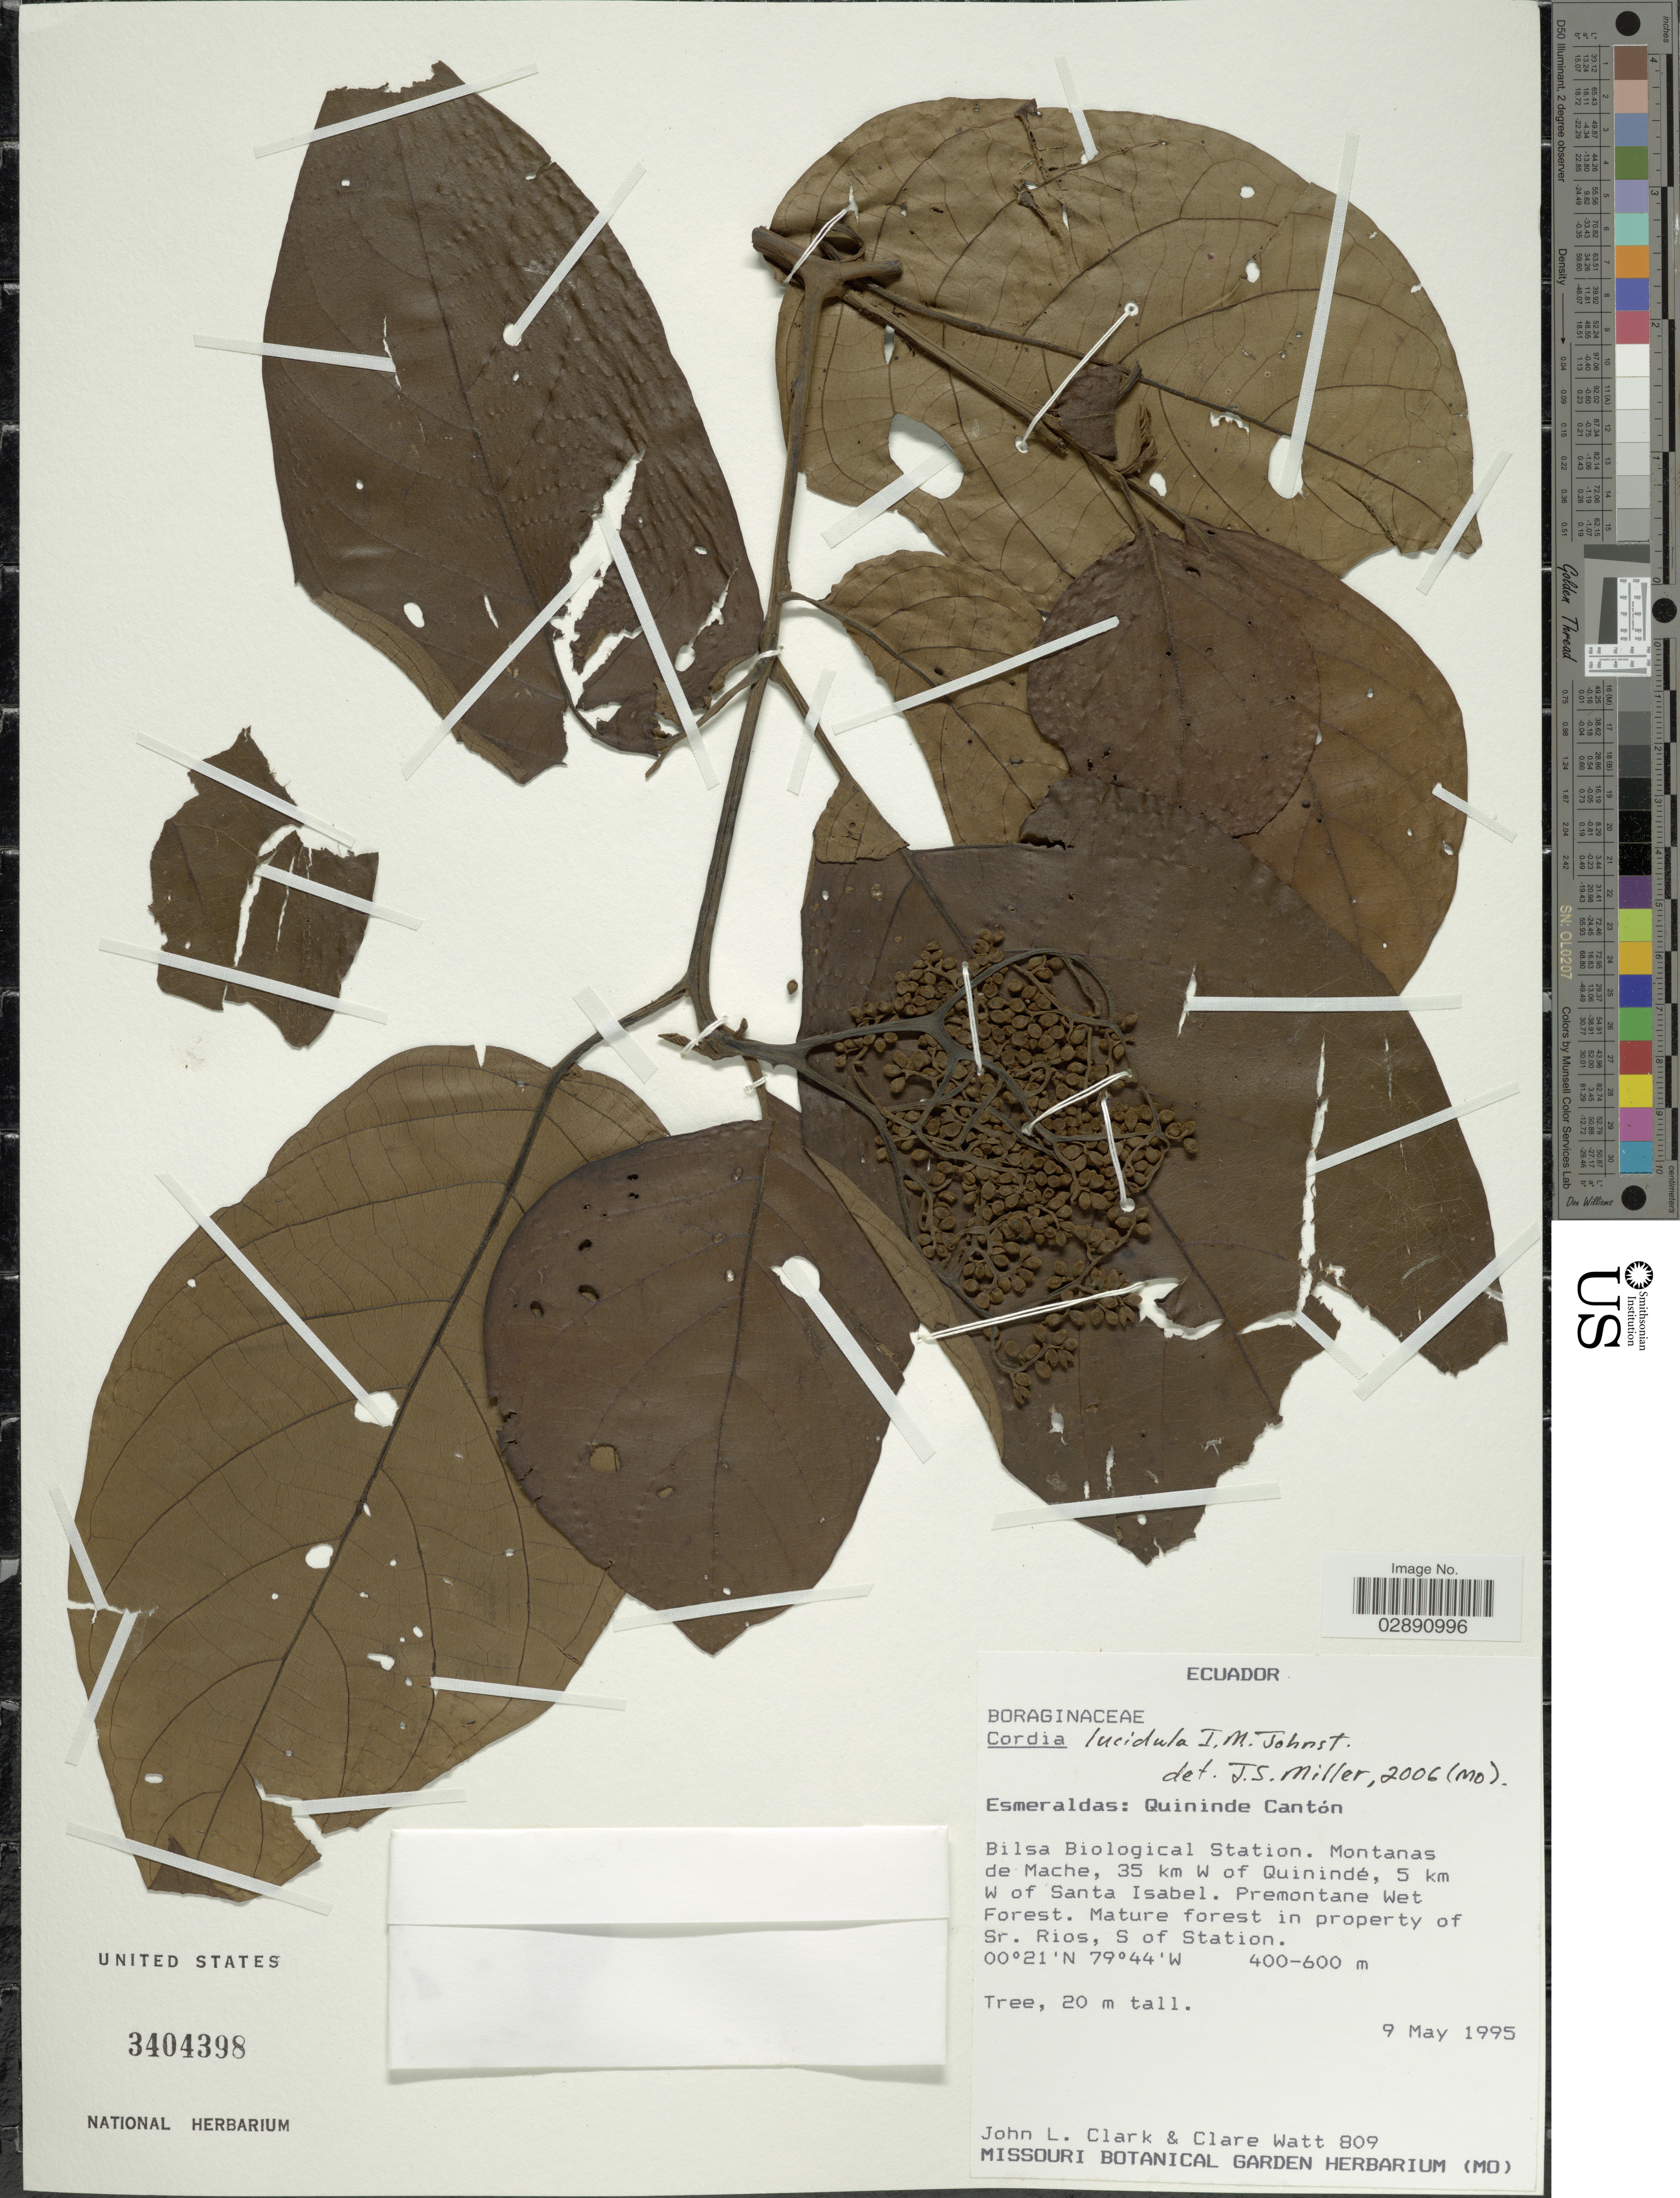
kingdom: Plantae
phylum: Tracheophyta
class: Magnoliopsida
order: Boraginales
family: Cordiaceae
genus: Cordia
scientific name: Cordia lucidula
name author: I.M. Johnst.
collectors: J. L. Clark & C. Watt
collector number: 809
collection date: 1995-05-09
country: Ecuador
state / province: Esmeraldas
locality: Quinindé Cantón. Bilsa Biological Station. Montanas de Mache, 35 km W of Quinindé, 5 km W of Santa Isabel. In property of Sr. Rios, S of Station.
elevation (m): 400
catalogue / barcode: US 3404398